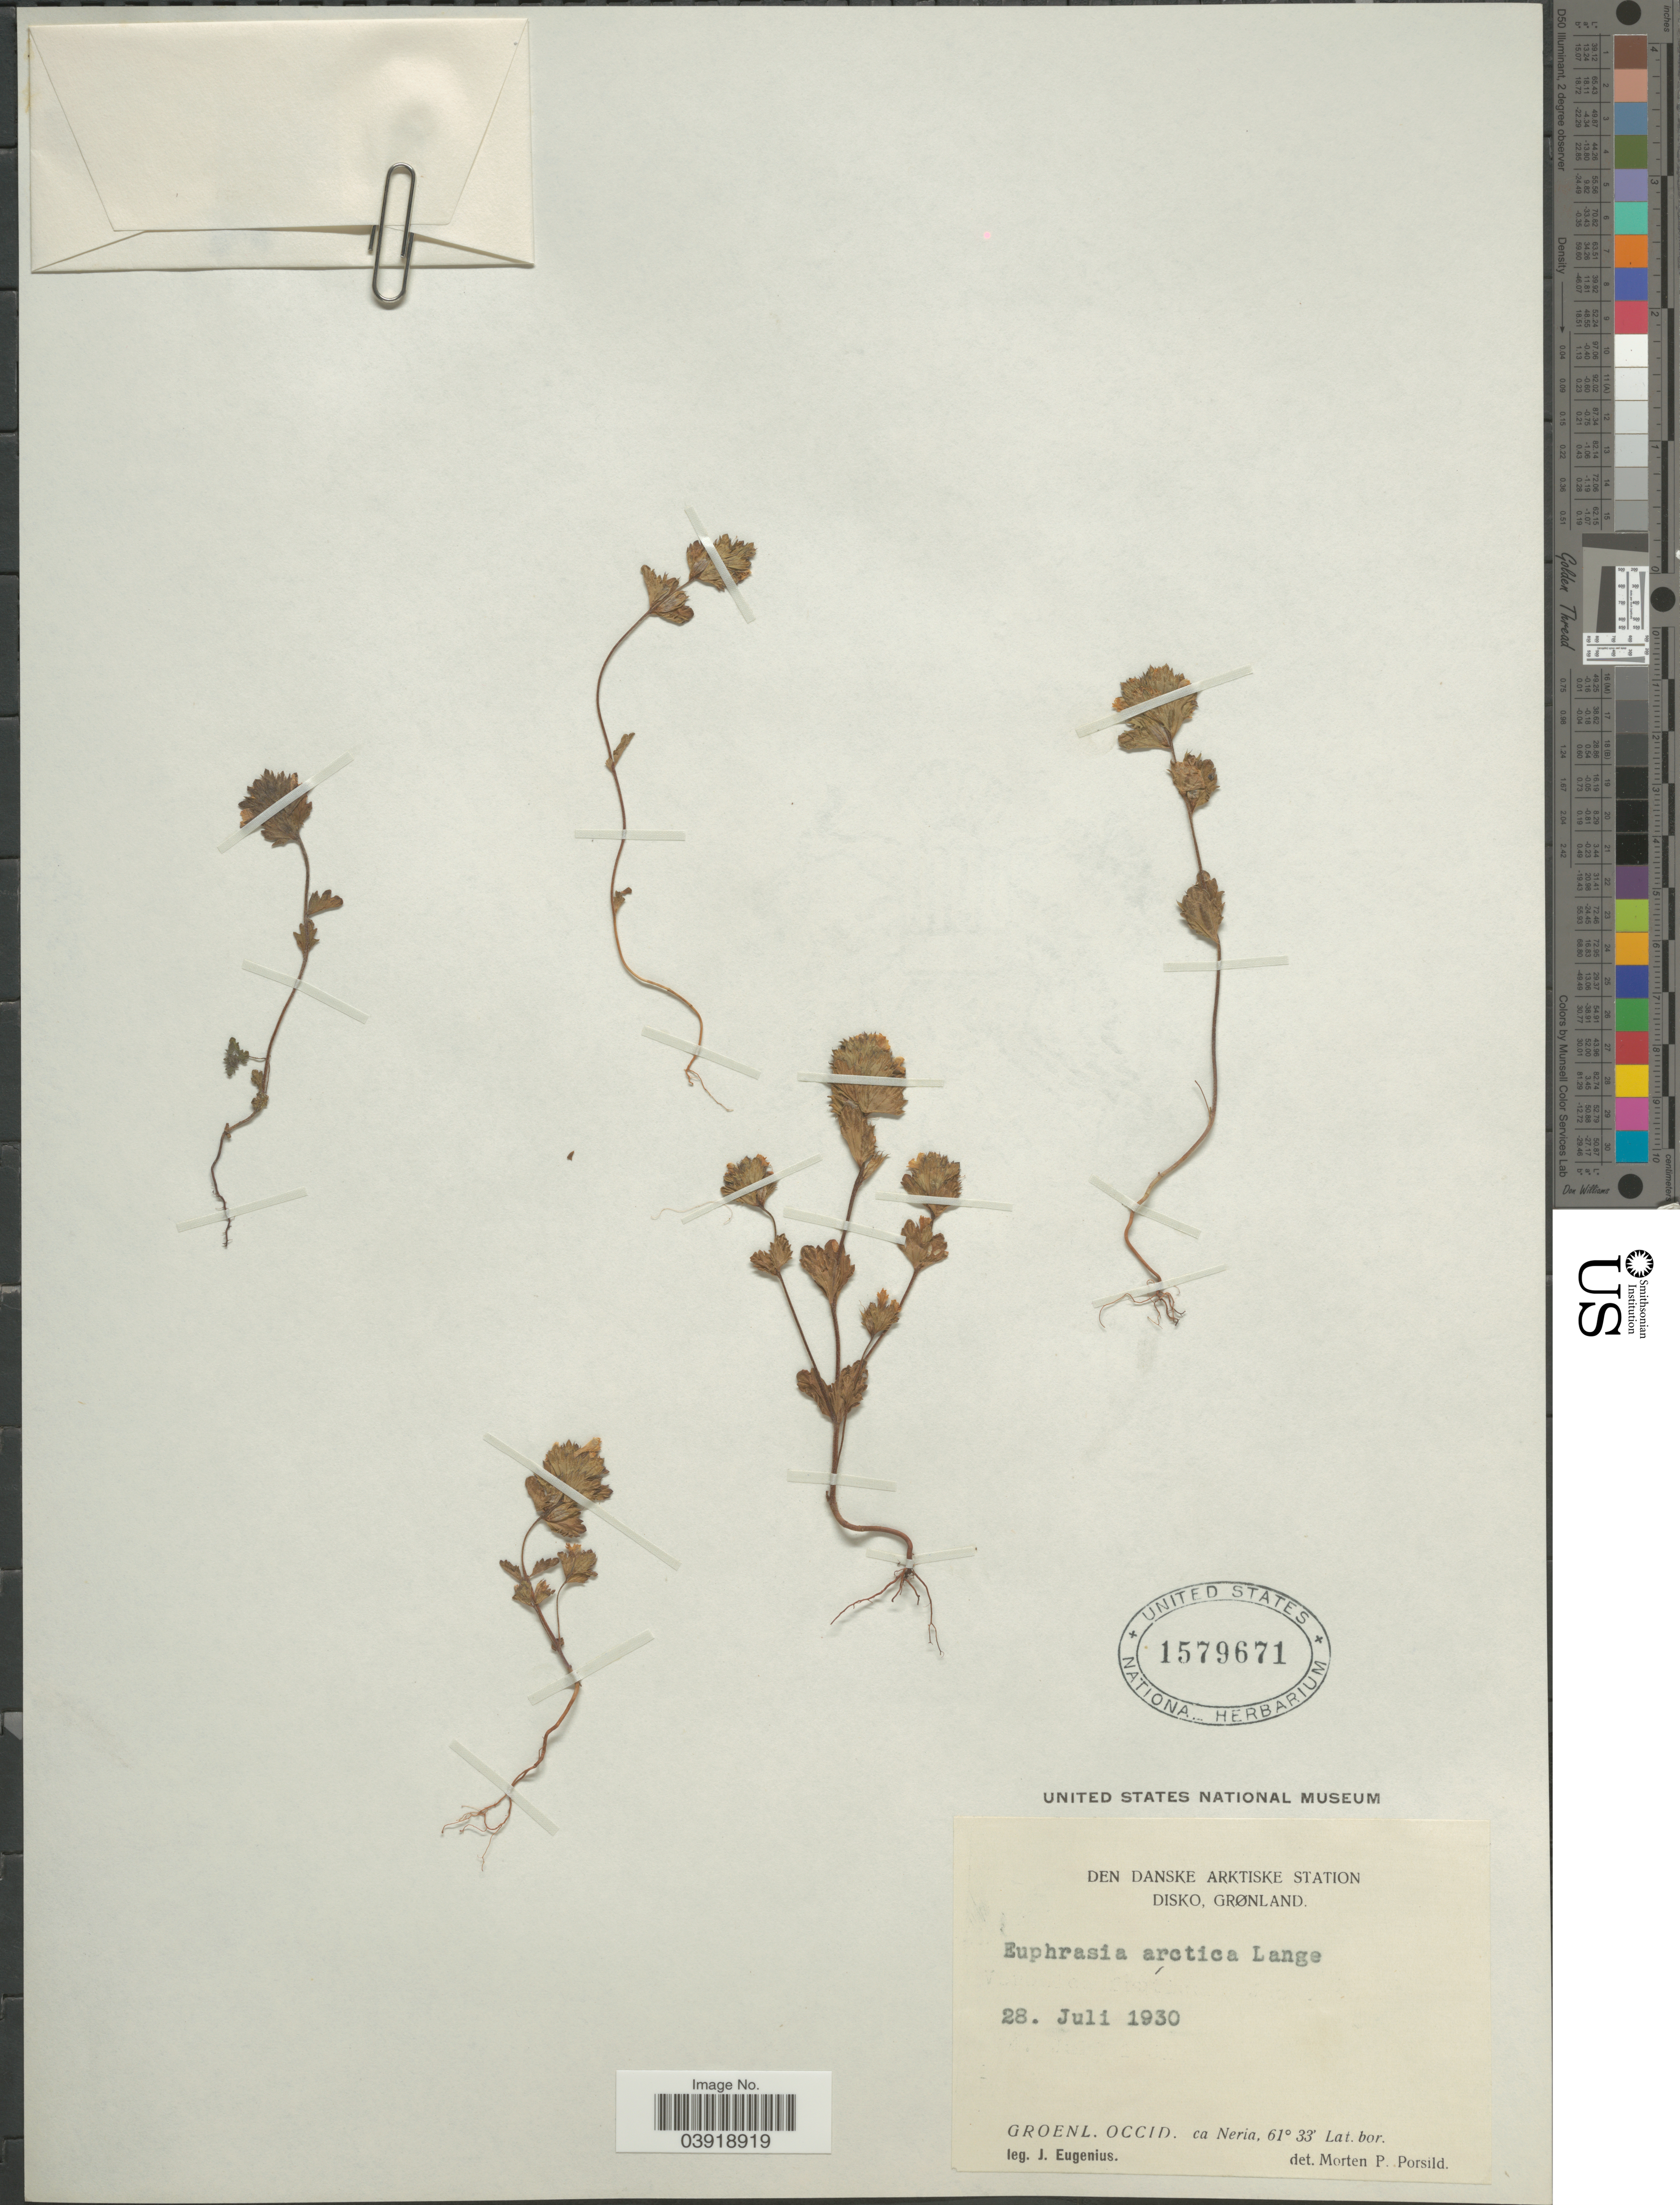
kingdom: Plantae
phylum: Tracheophyta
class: Magnoliopsida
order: Lamiales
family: Orobanchaceae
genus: Euphrasia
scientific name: Euphrasia arctica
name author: Lange ex Rostrup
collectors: J. Eugenius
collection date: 1930-07-28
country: Greenland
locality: Den Danske Arktiske Station. Disko, Grønland. Groenl. Occid. ca Neria.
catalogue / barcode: US 1579671